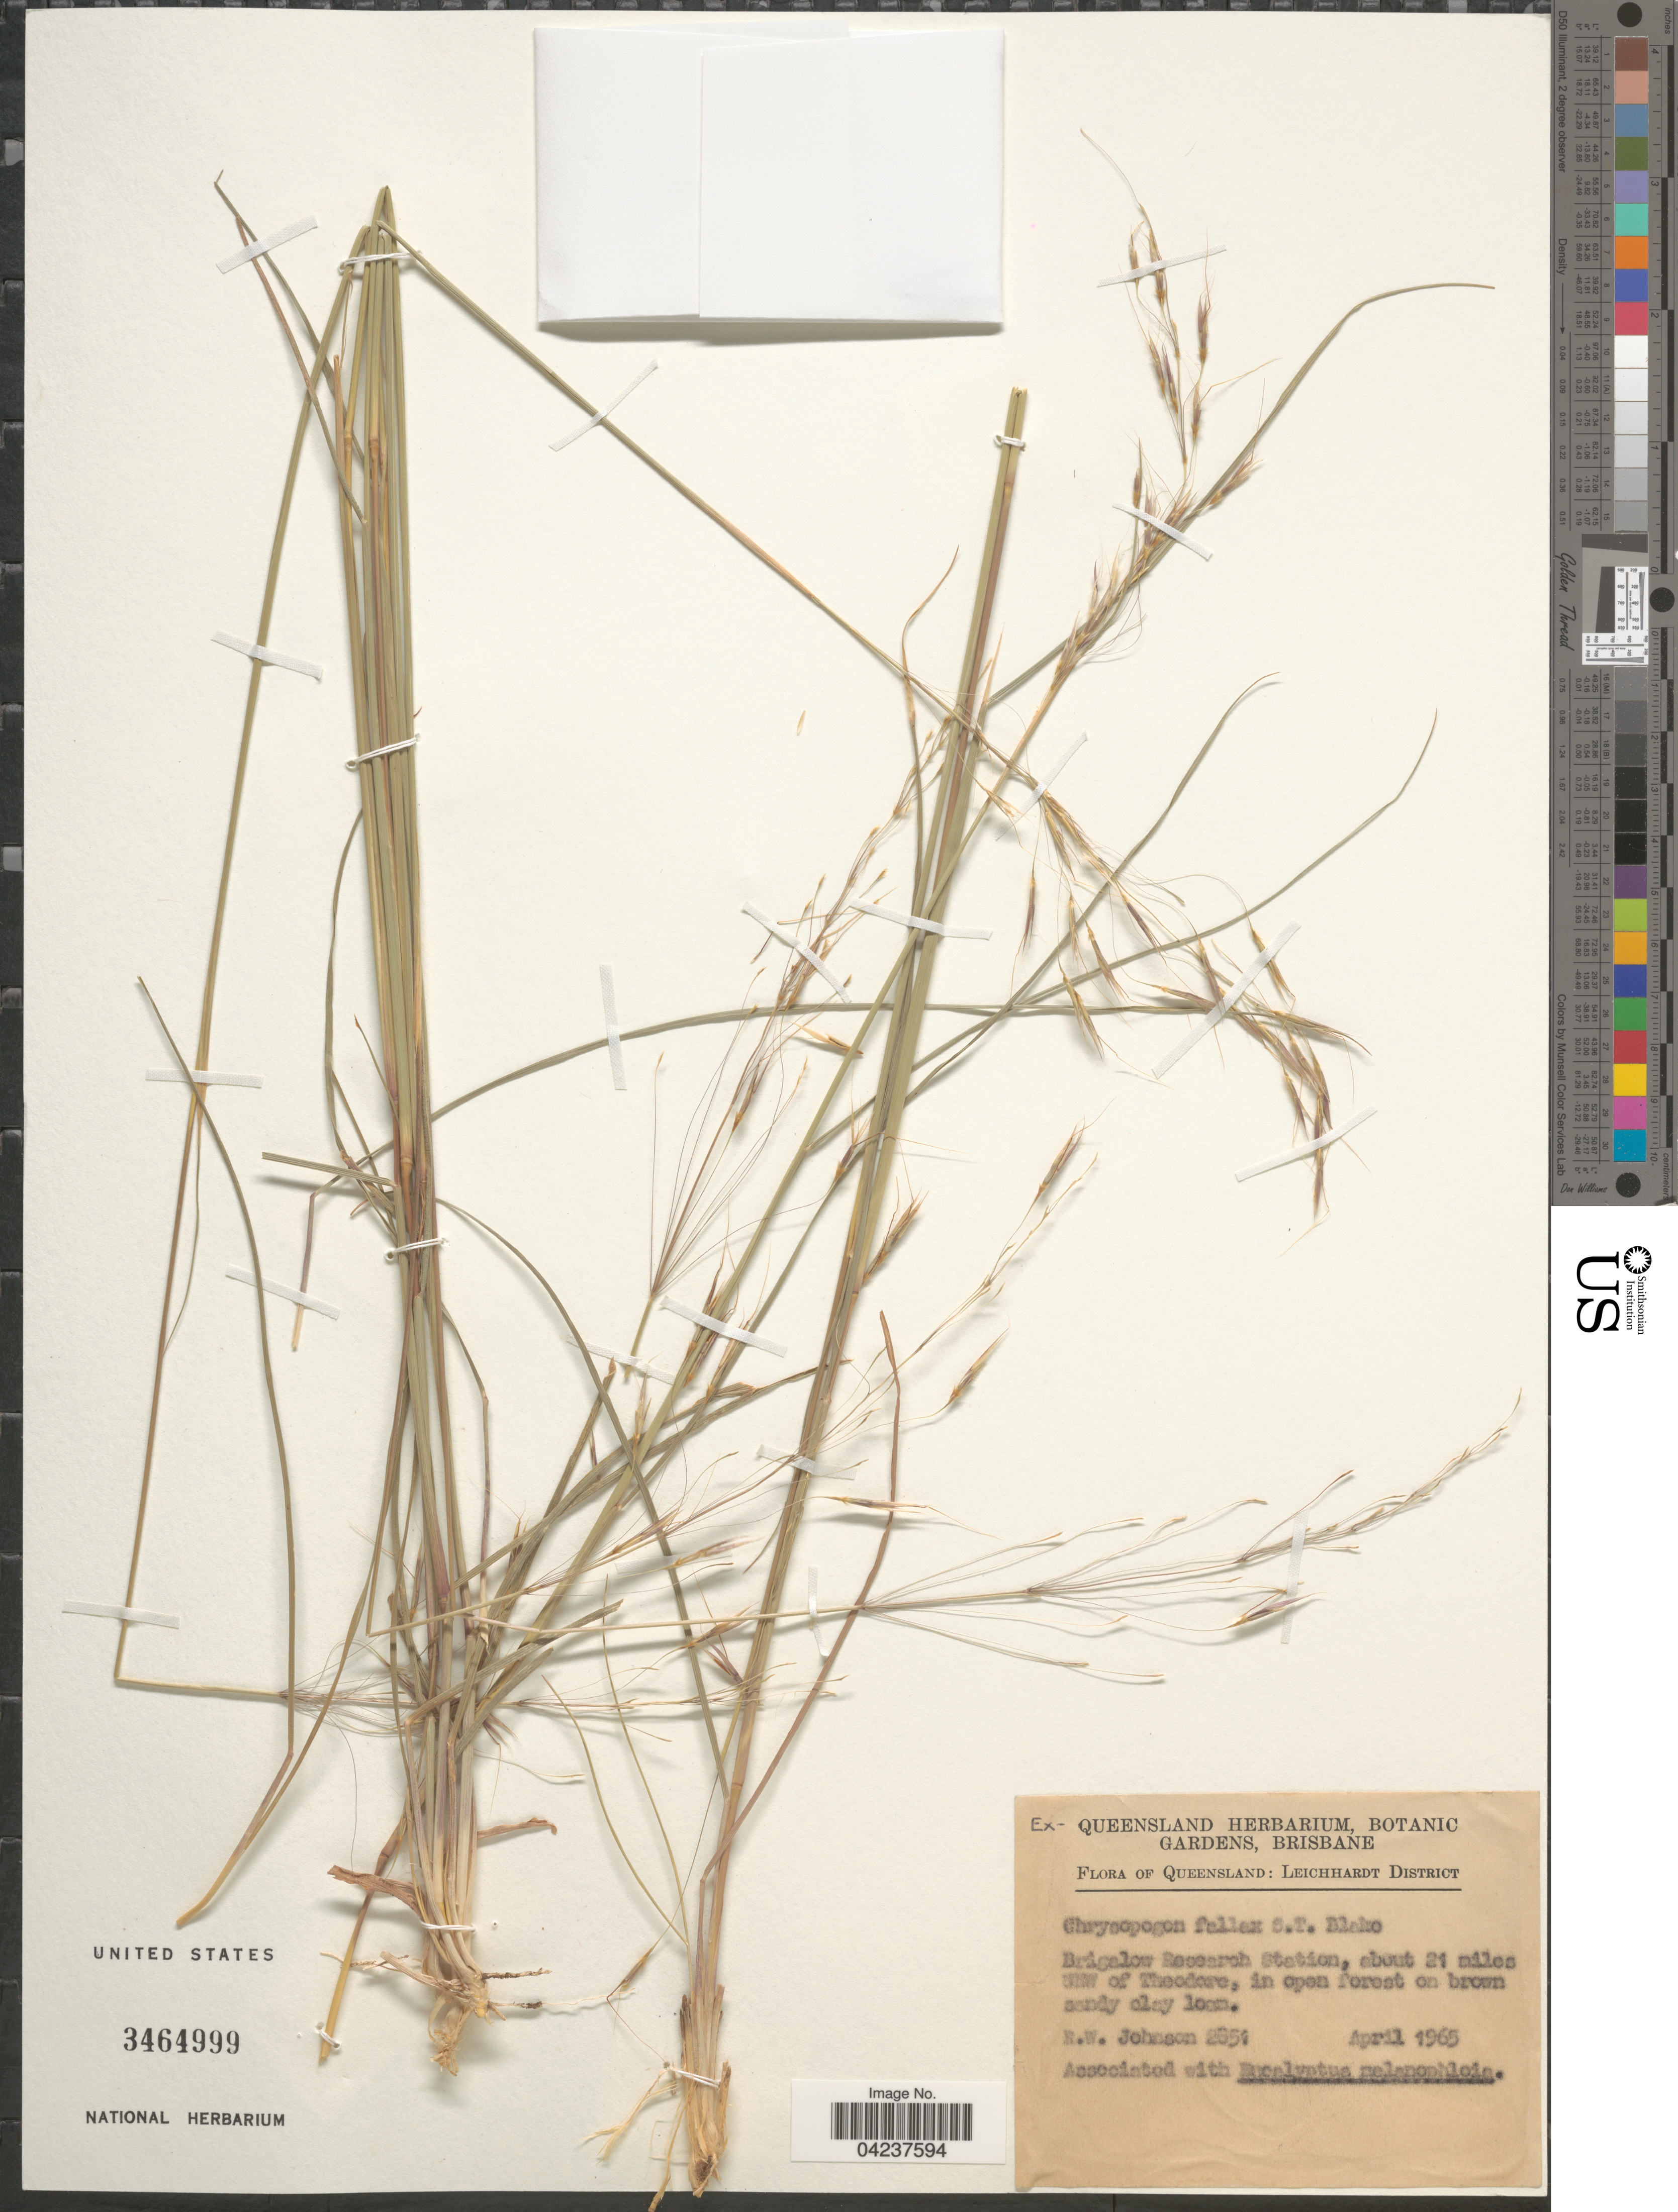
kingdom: Plantae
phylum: Tracheophyta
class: Liliopsida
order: Poales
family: Poaceae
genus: Chrysopogon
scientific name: Chrysopogon fallax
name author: S.T. Blake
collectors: R. W. Johnson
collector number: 2551*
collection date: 1965-04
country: Australia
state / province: Queensland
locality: Leichardt District. Brigalow Research Station, about 21 miles NW of Theodore.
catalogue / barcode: US 3464999